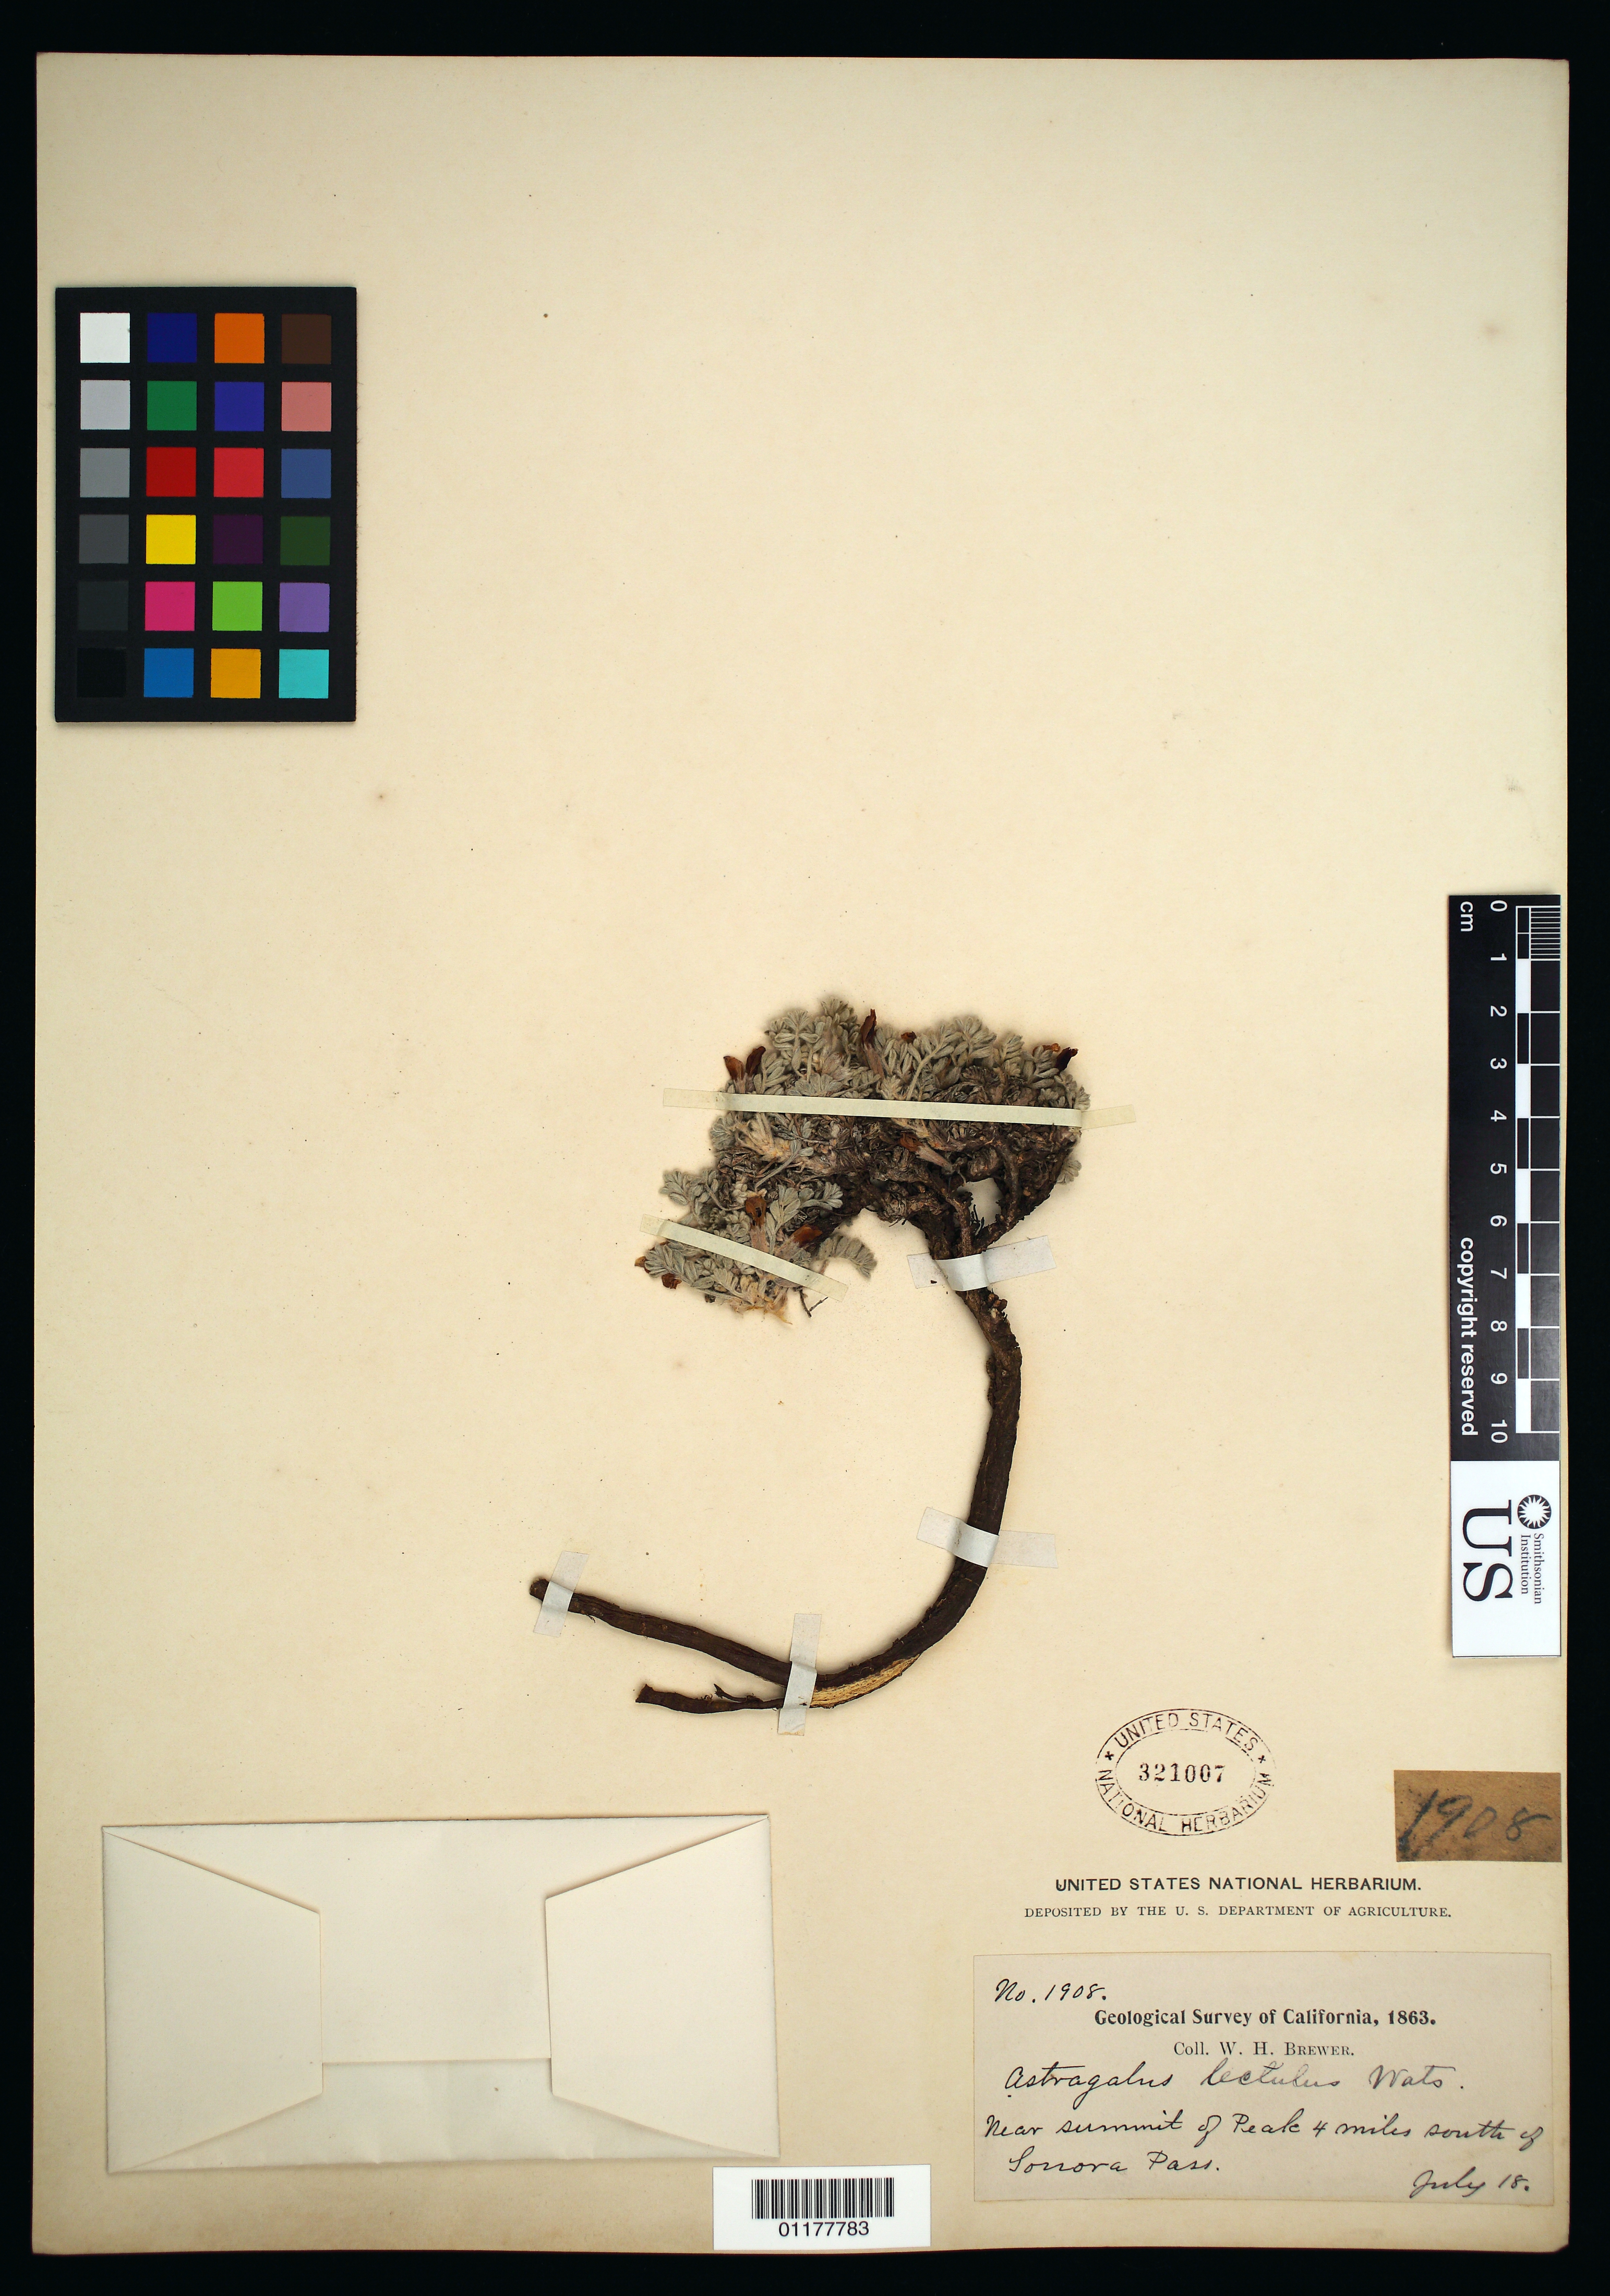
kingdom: Plantae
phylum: Tracheophyta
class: Magnoliopsida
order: Fabales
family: Fabaceae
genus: Astragalus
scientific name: Astragalus lectulus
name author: S. Watson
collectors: W. H. Brewer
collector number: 1908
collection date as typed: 18 Jul 1863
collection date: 1863-07-18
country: United States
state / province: California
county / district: Mono/Tuolumne/Alpine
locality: Near summit of Peak 4 miles south of Sonora Pass.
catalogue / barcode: US 321007